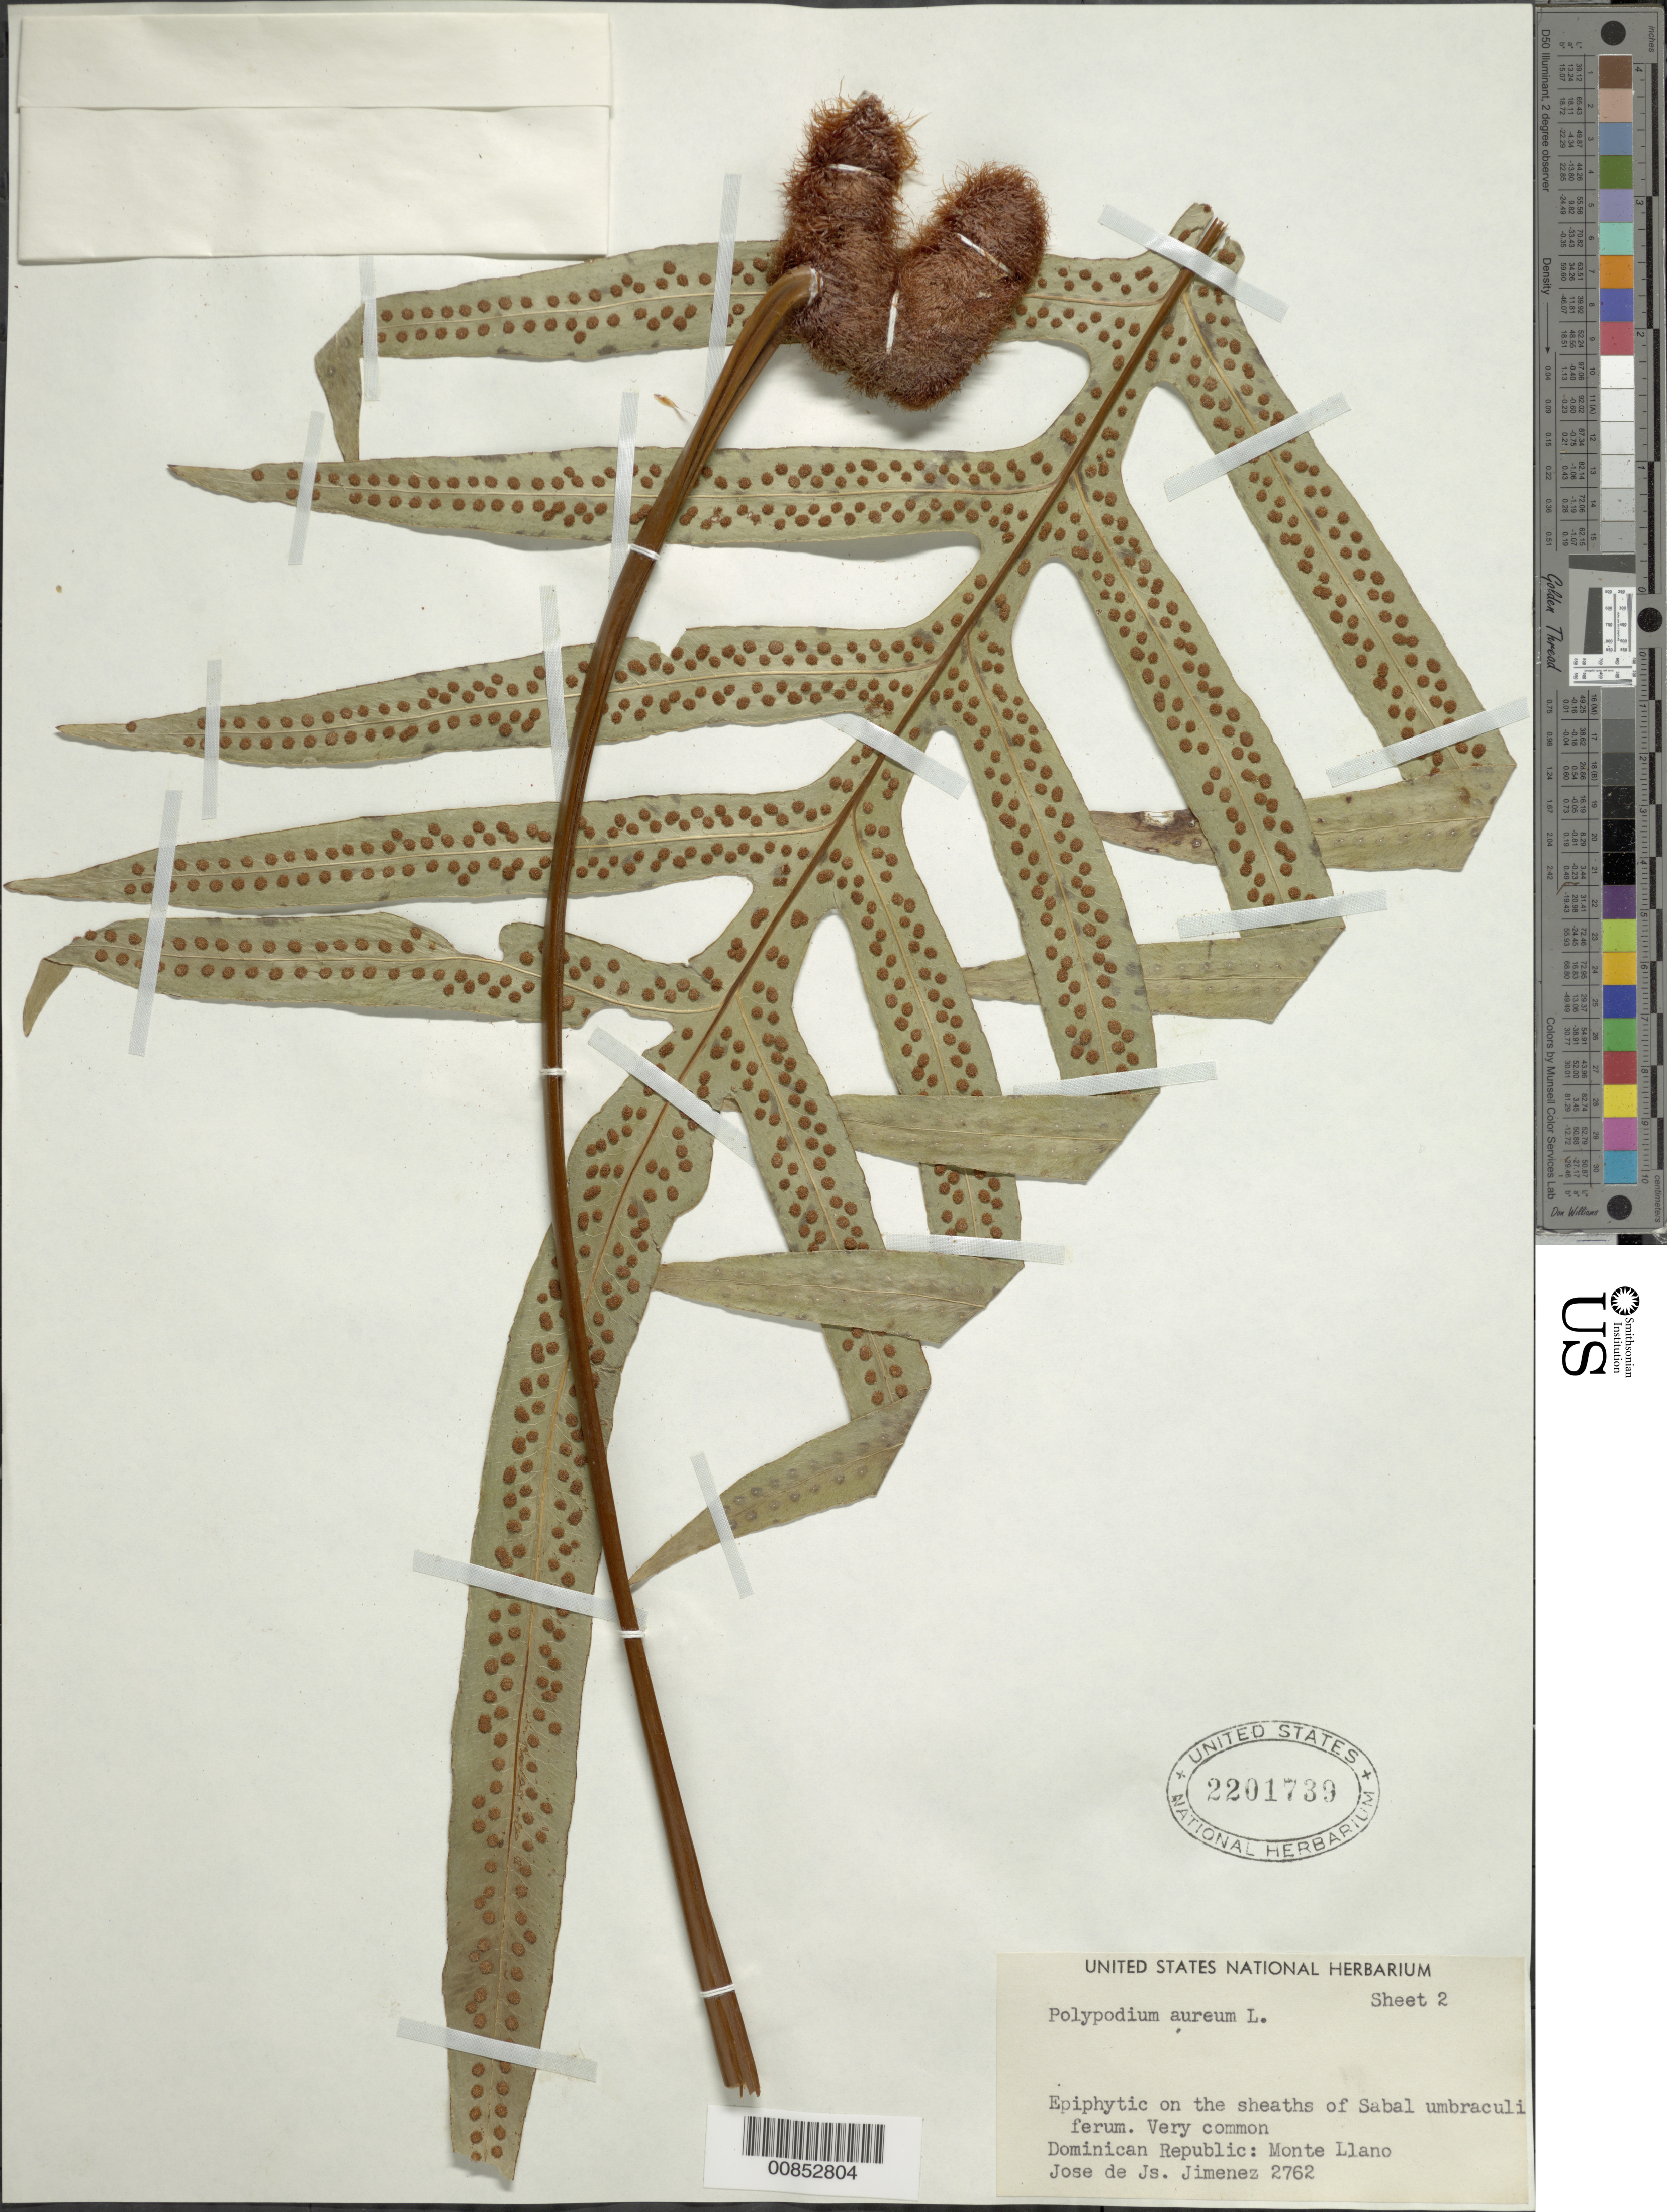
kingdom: Plantae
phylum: Tracheophyta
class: Polypodiopsida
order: Polypodiales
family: Polypodiaceae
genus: Phlebodium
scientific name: Phlebodium aureum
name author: (L.) J. Sm.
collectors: J. J. Jiménez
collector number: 2762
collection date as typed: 31 Oct 1954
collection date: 1954-10-31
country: Dominican Republic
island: Hispaniola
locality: Monte Llano, near Salcedo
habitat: On sheaths of Sabal umbraculiferum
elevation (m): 400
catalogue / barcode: US 2201739